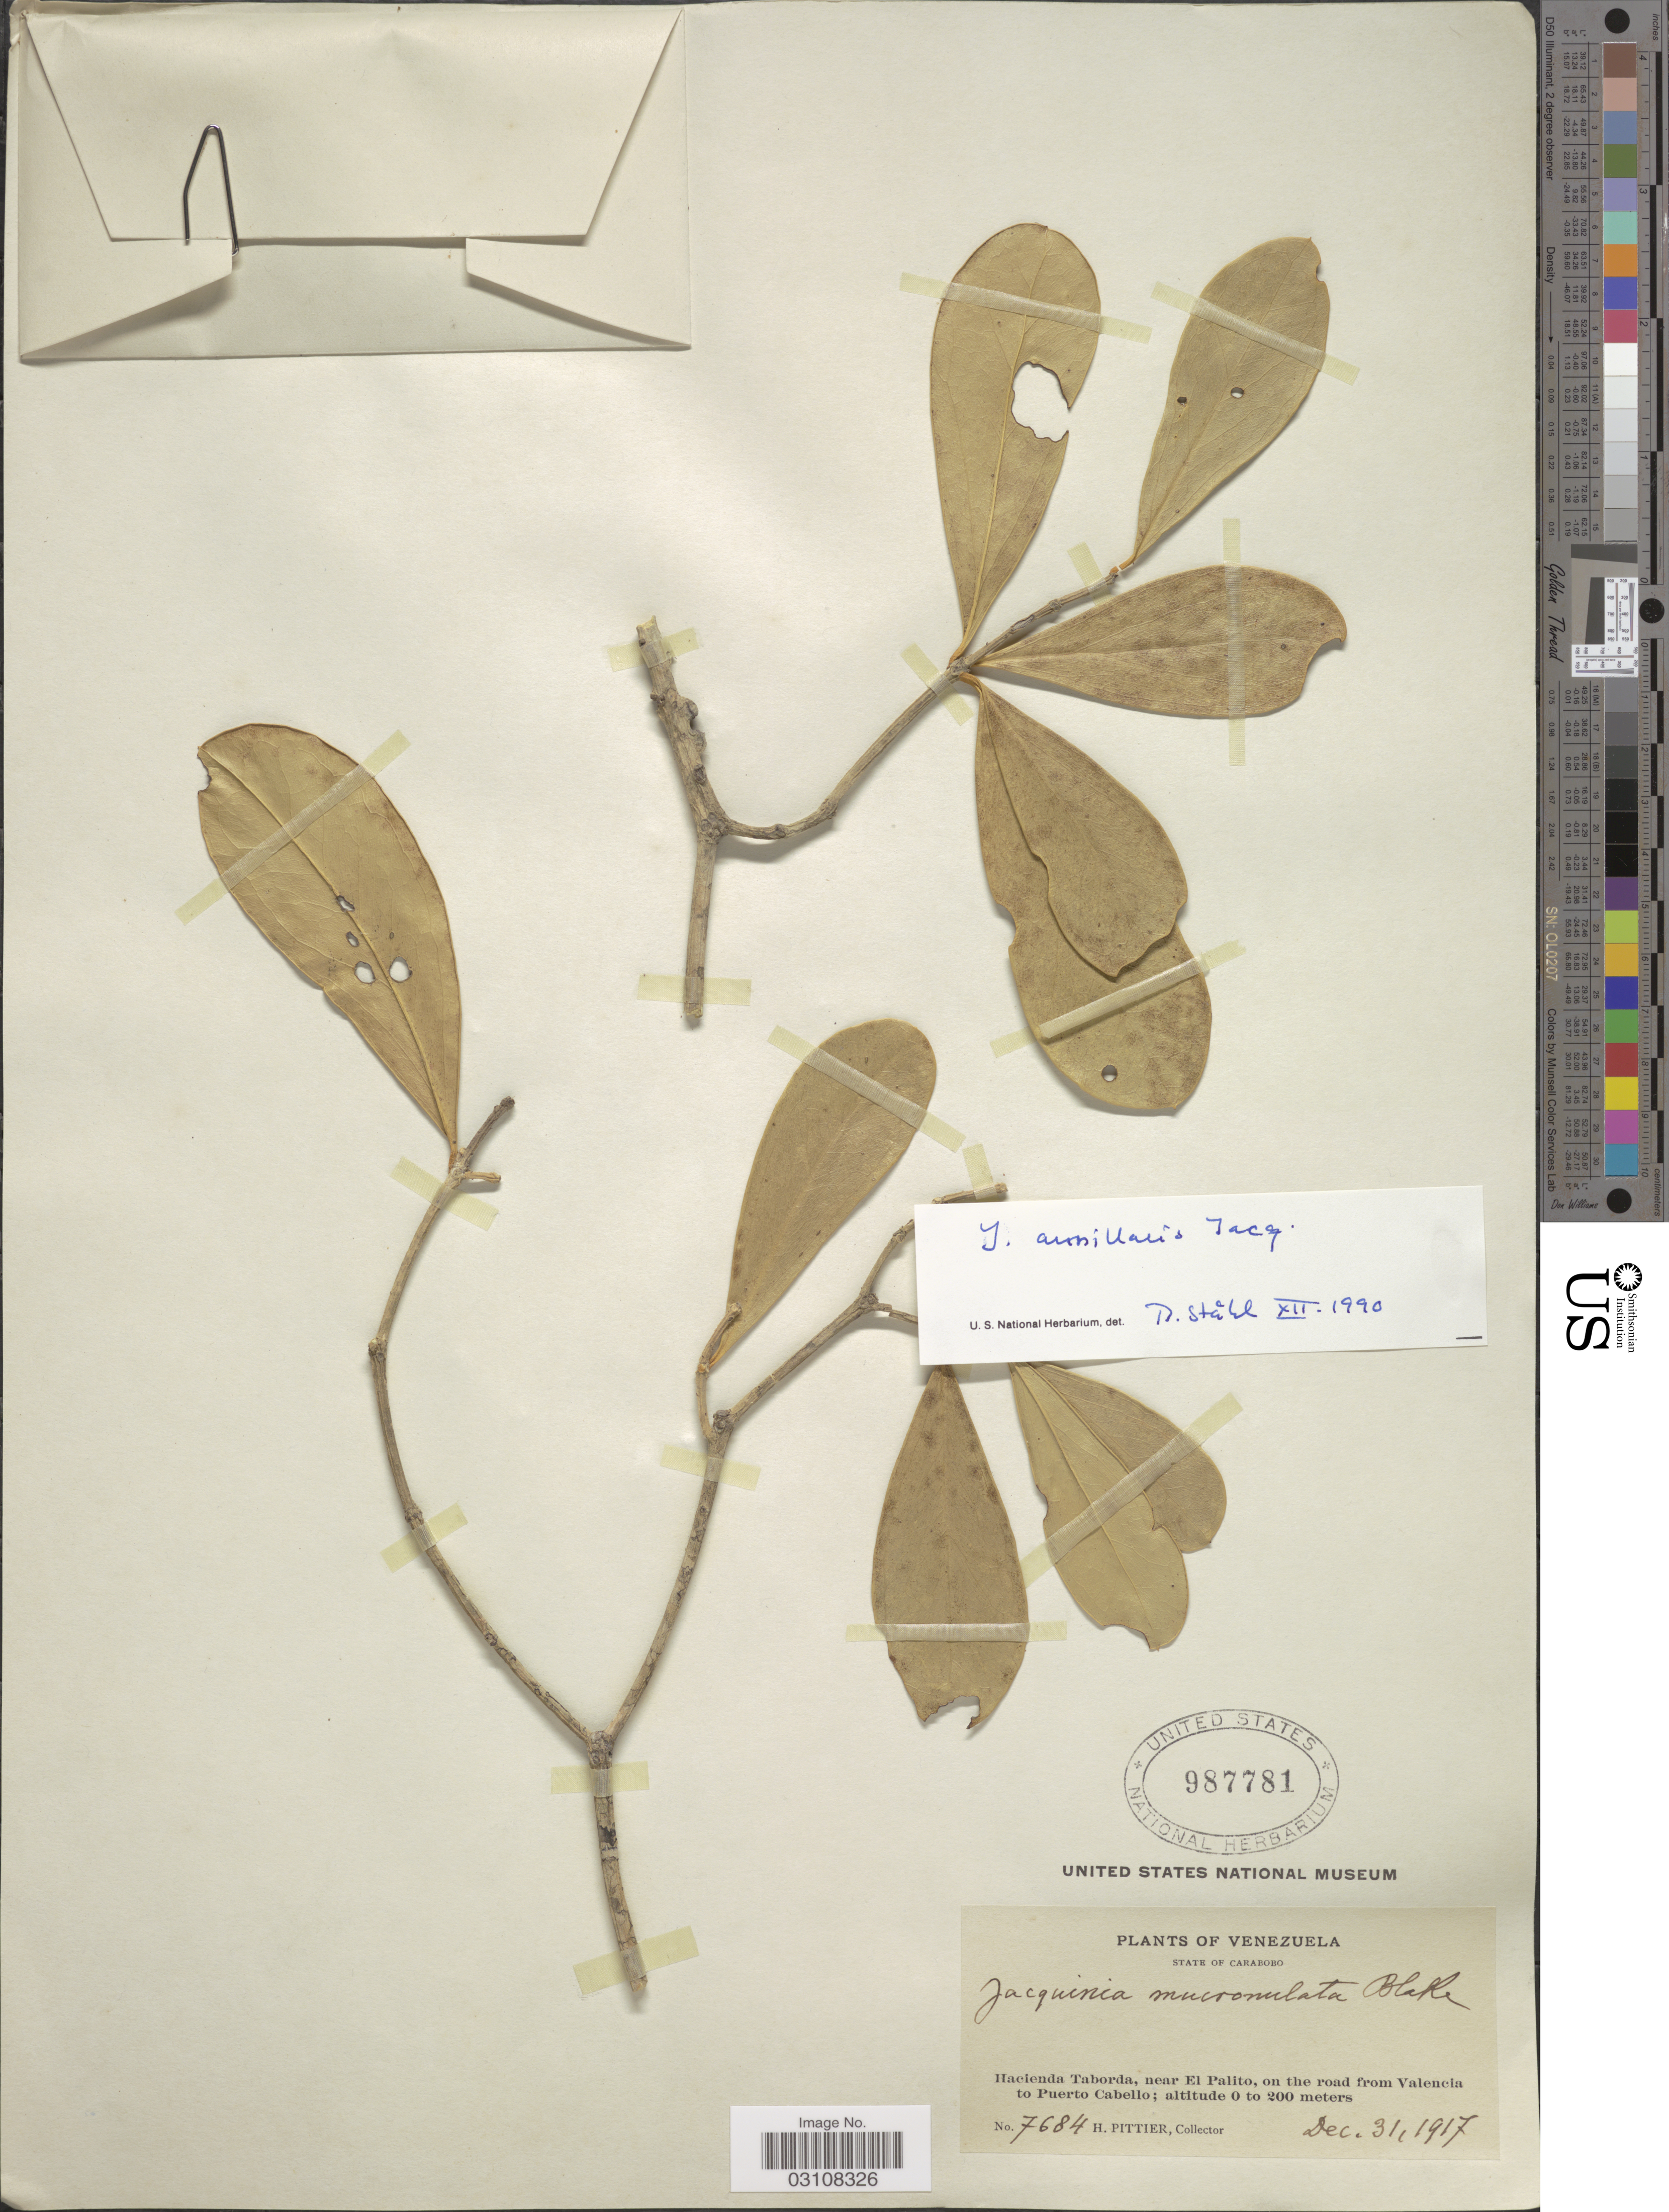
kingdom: Plantae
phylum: Tracheophyta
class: Magnoliopsida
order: Ericales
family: Primulaceae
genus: Jacquinia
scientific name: Jacquinia armillaris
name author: Jacq.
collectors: H. F. Pittier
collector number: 7684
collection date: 1917-12-31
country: Venezuela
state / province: Carabobo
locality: Hacienda Taborda, near El Palito, on the road from Valencia to Puerto Cabello.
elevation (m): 0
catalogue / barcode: US 987781